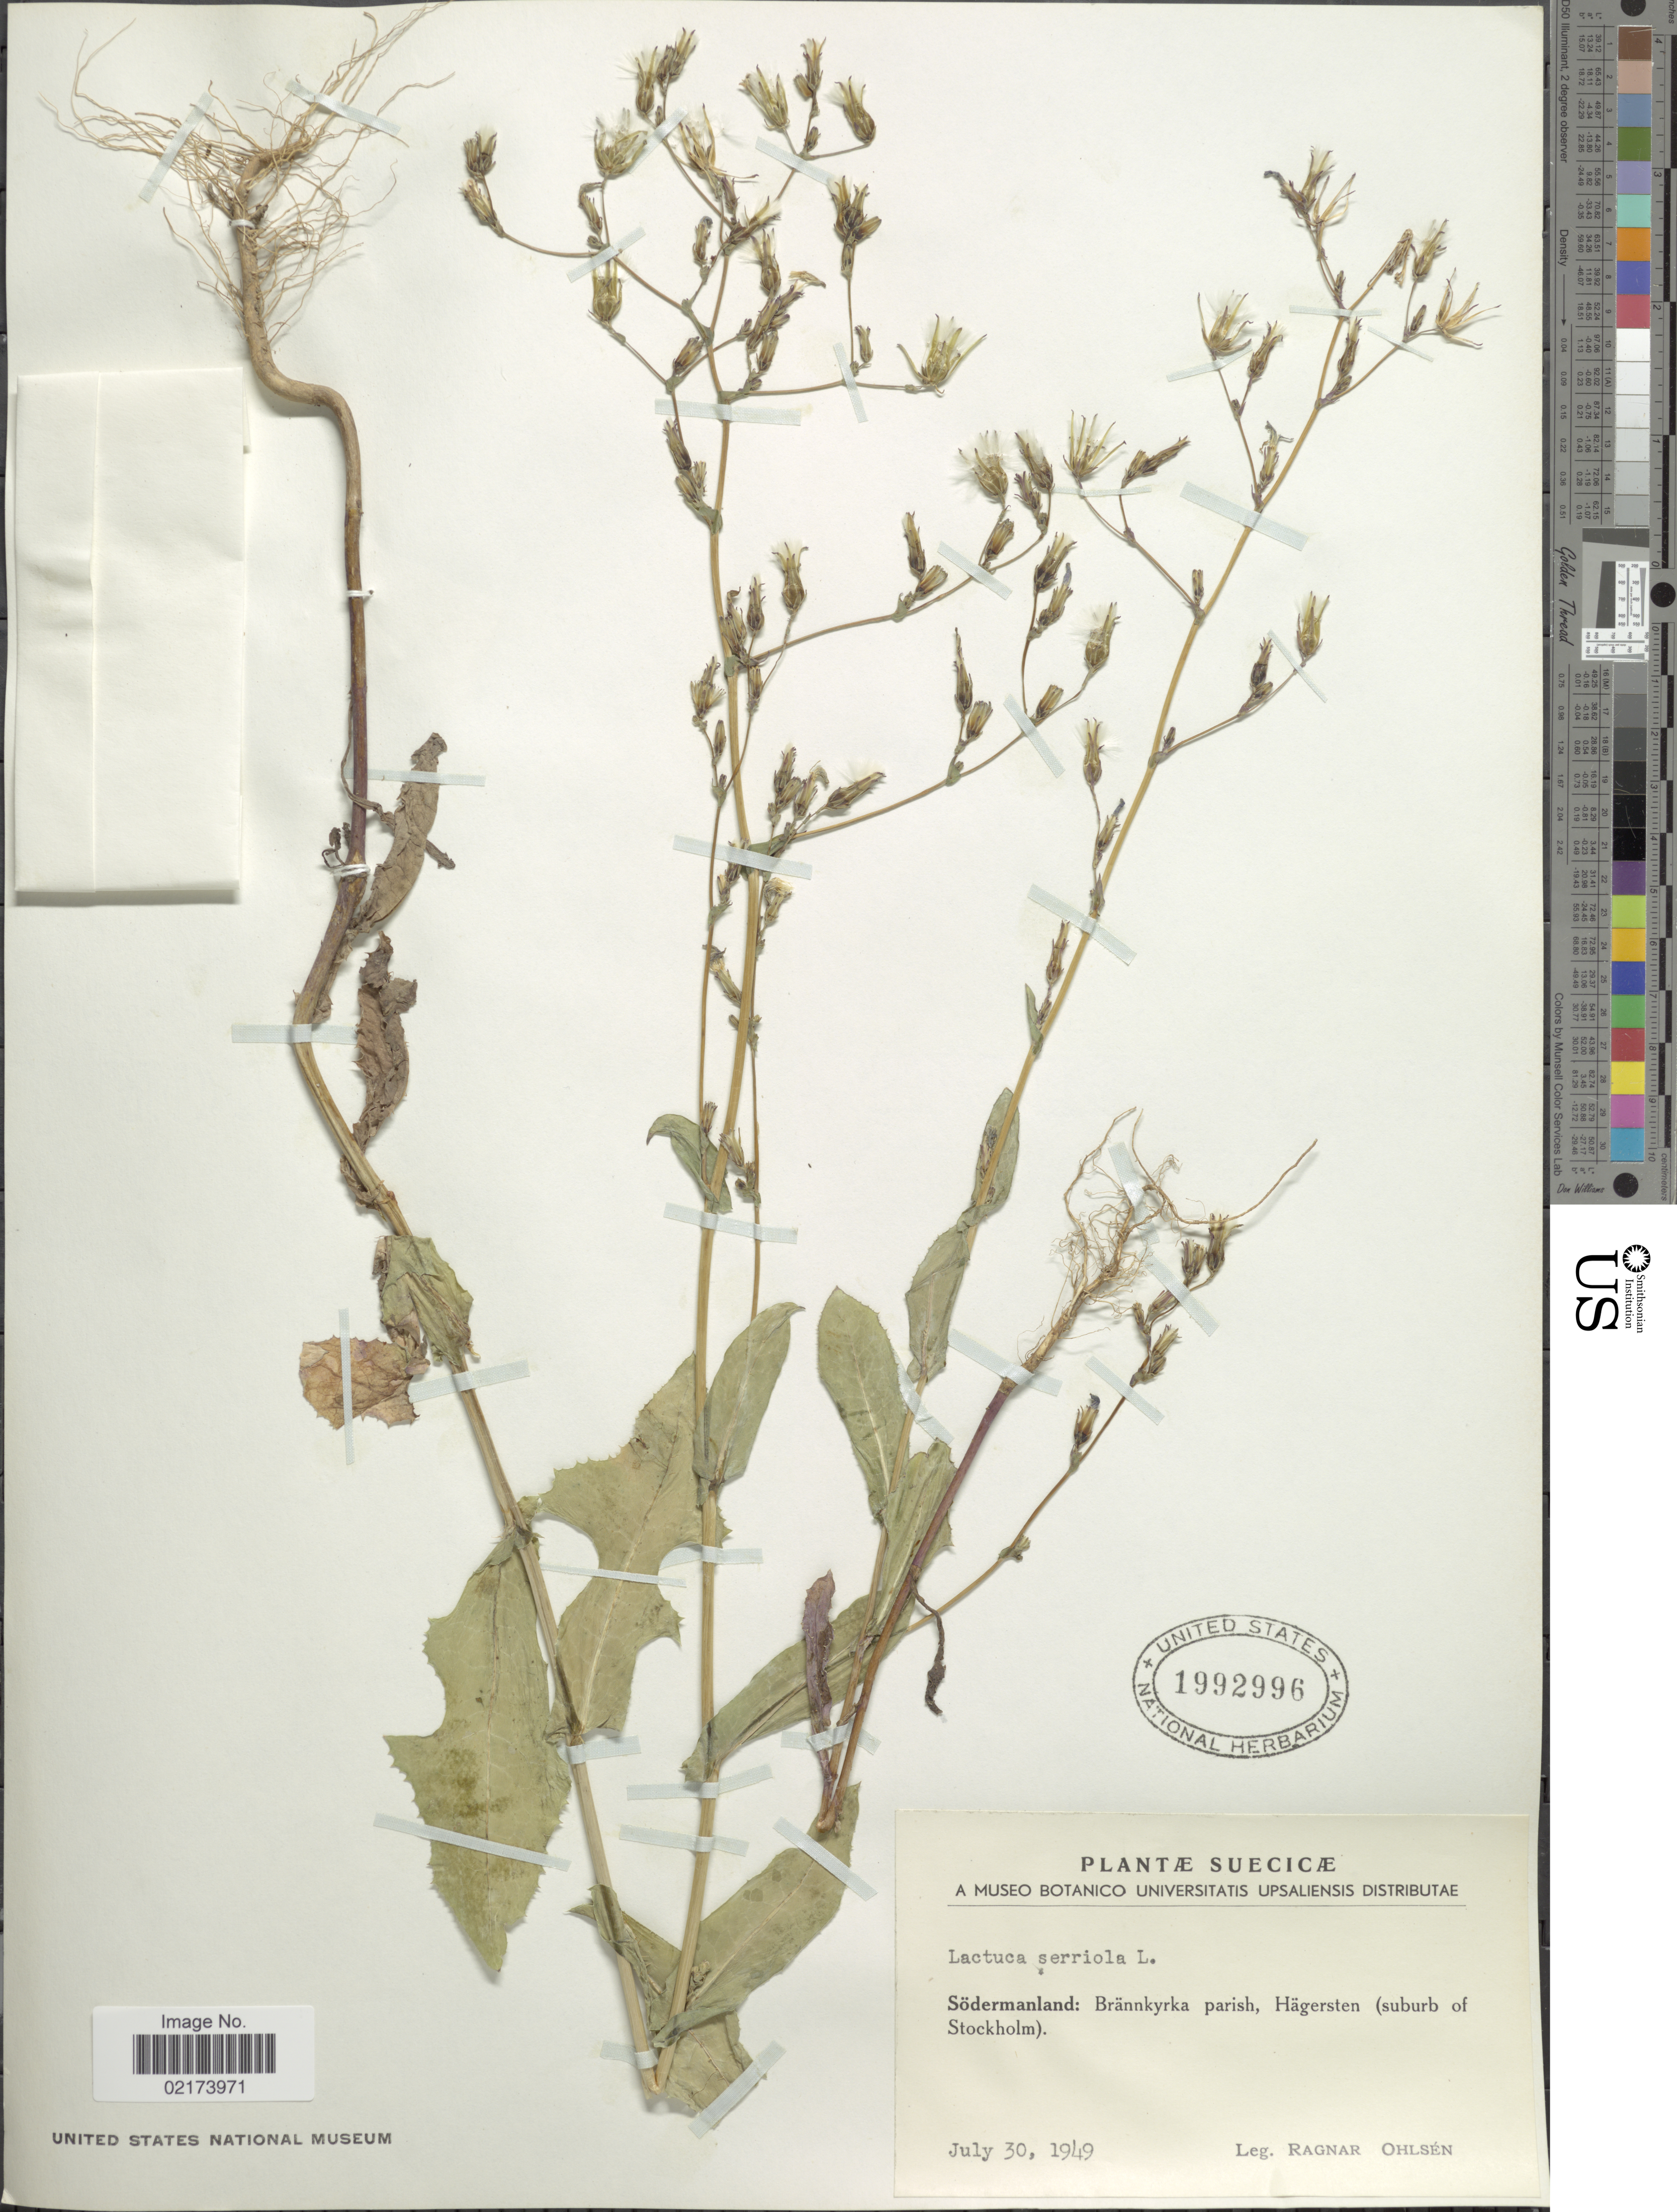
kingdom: Plantae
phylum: Tracheophyta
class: Magnoliopsida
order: Asterales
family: Asteraceae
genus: Lactuca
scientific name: Lactuca serriola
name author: L.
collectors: R. Ohlsen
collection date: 1949-07-30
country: Sweden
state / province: Sodermanland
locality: Brannkyrka parish, Hagersten (suburb of Stockholm)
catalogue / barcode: US 1992996